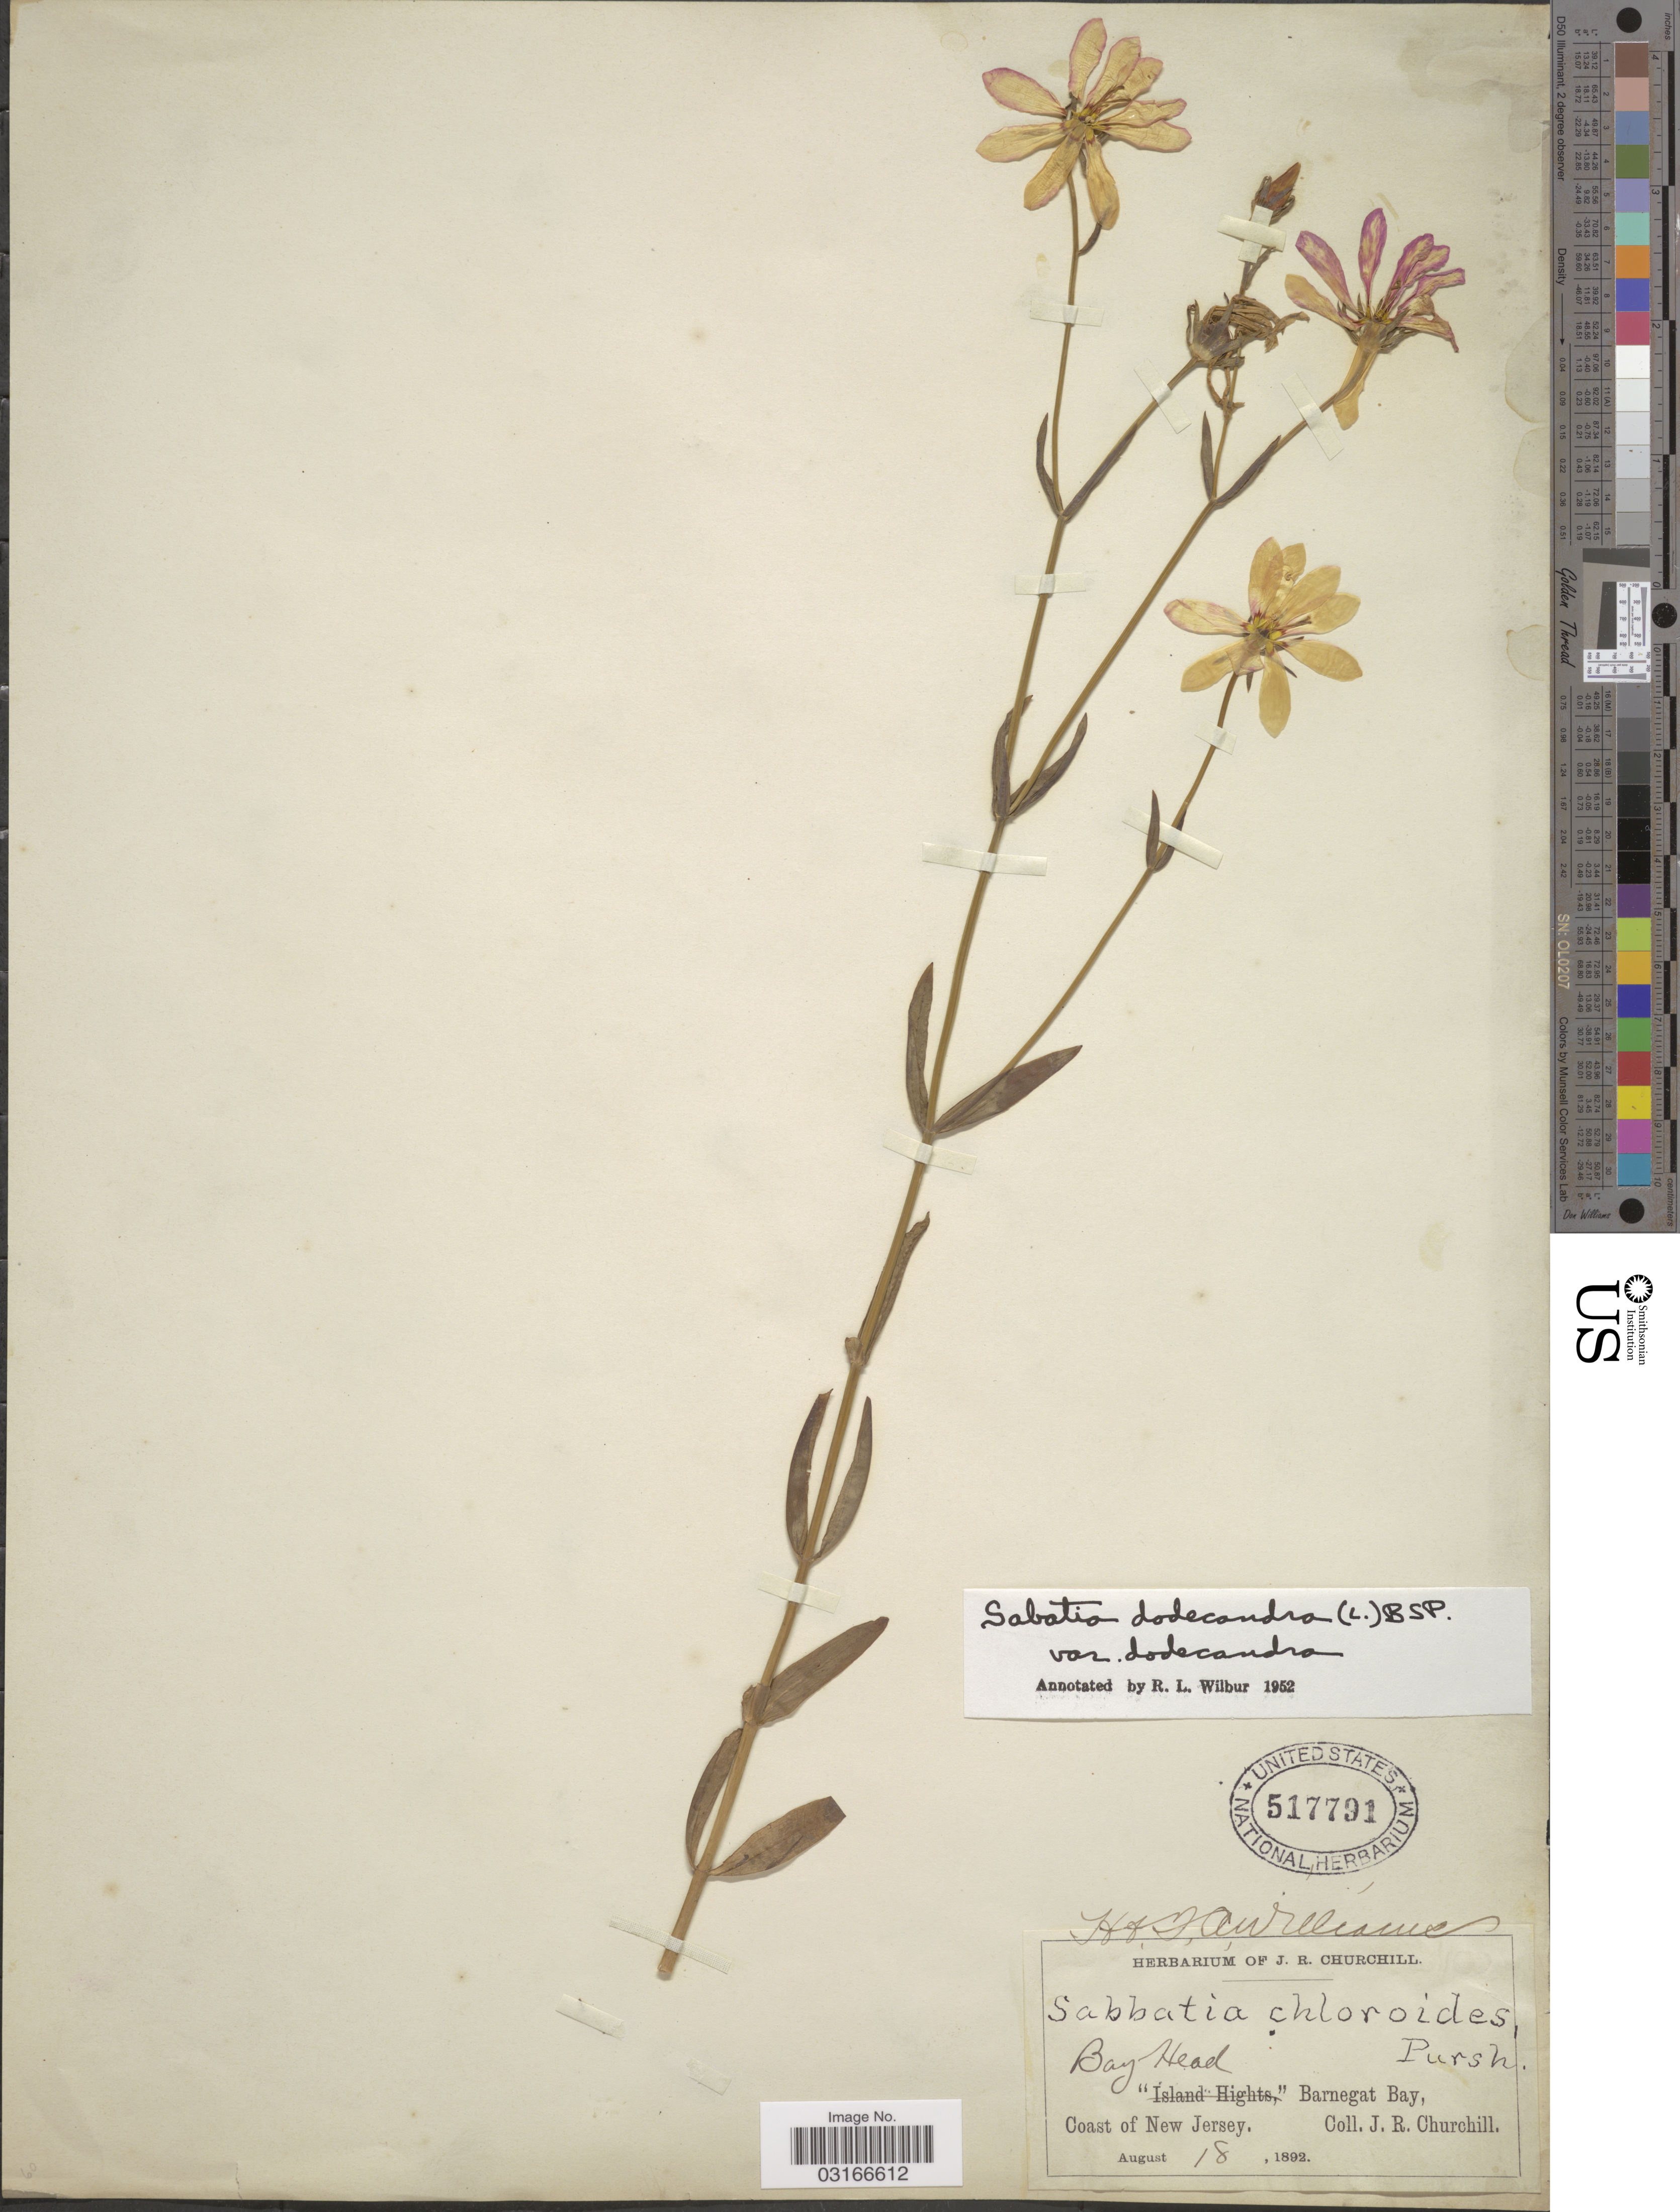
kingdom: Plantae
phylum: Tracheophyta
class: Magnoliopsida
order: Gentianales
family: Gentianaceae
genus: Sabatia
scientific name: Sabatia dodecandra var. dodecandra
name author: (L.) Britton et al.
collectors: J. Churchill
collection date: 1892-08-18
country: United States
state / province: New Jersey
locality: Bay Head, Barnegat Bay, Coast of New Jersey.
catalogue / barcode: US 517791